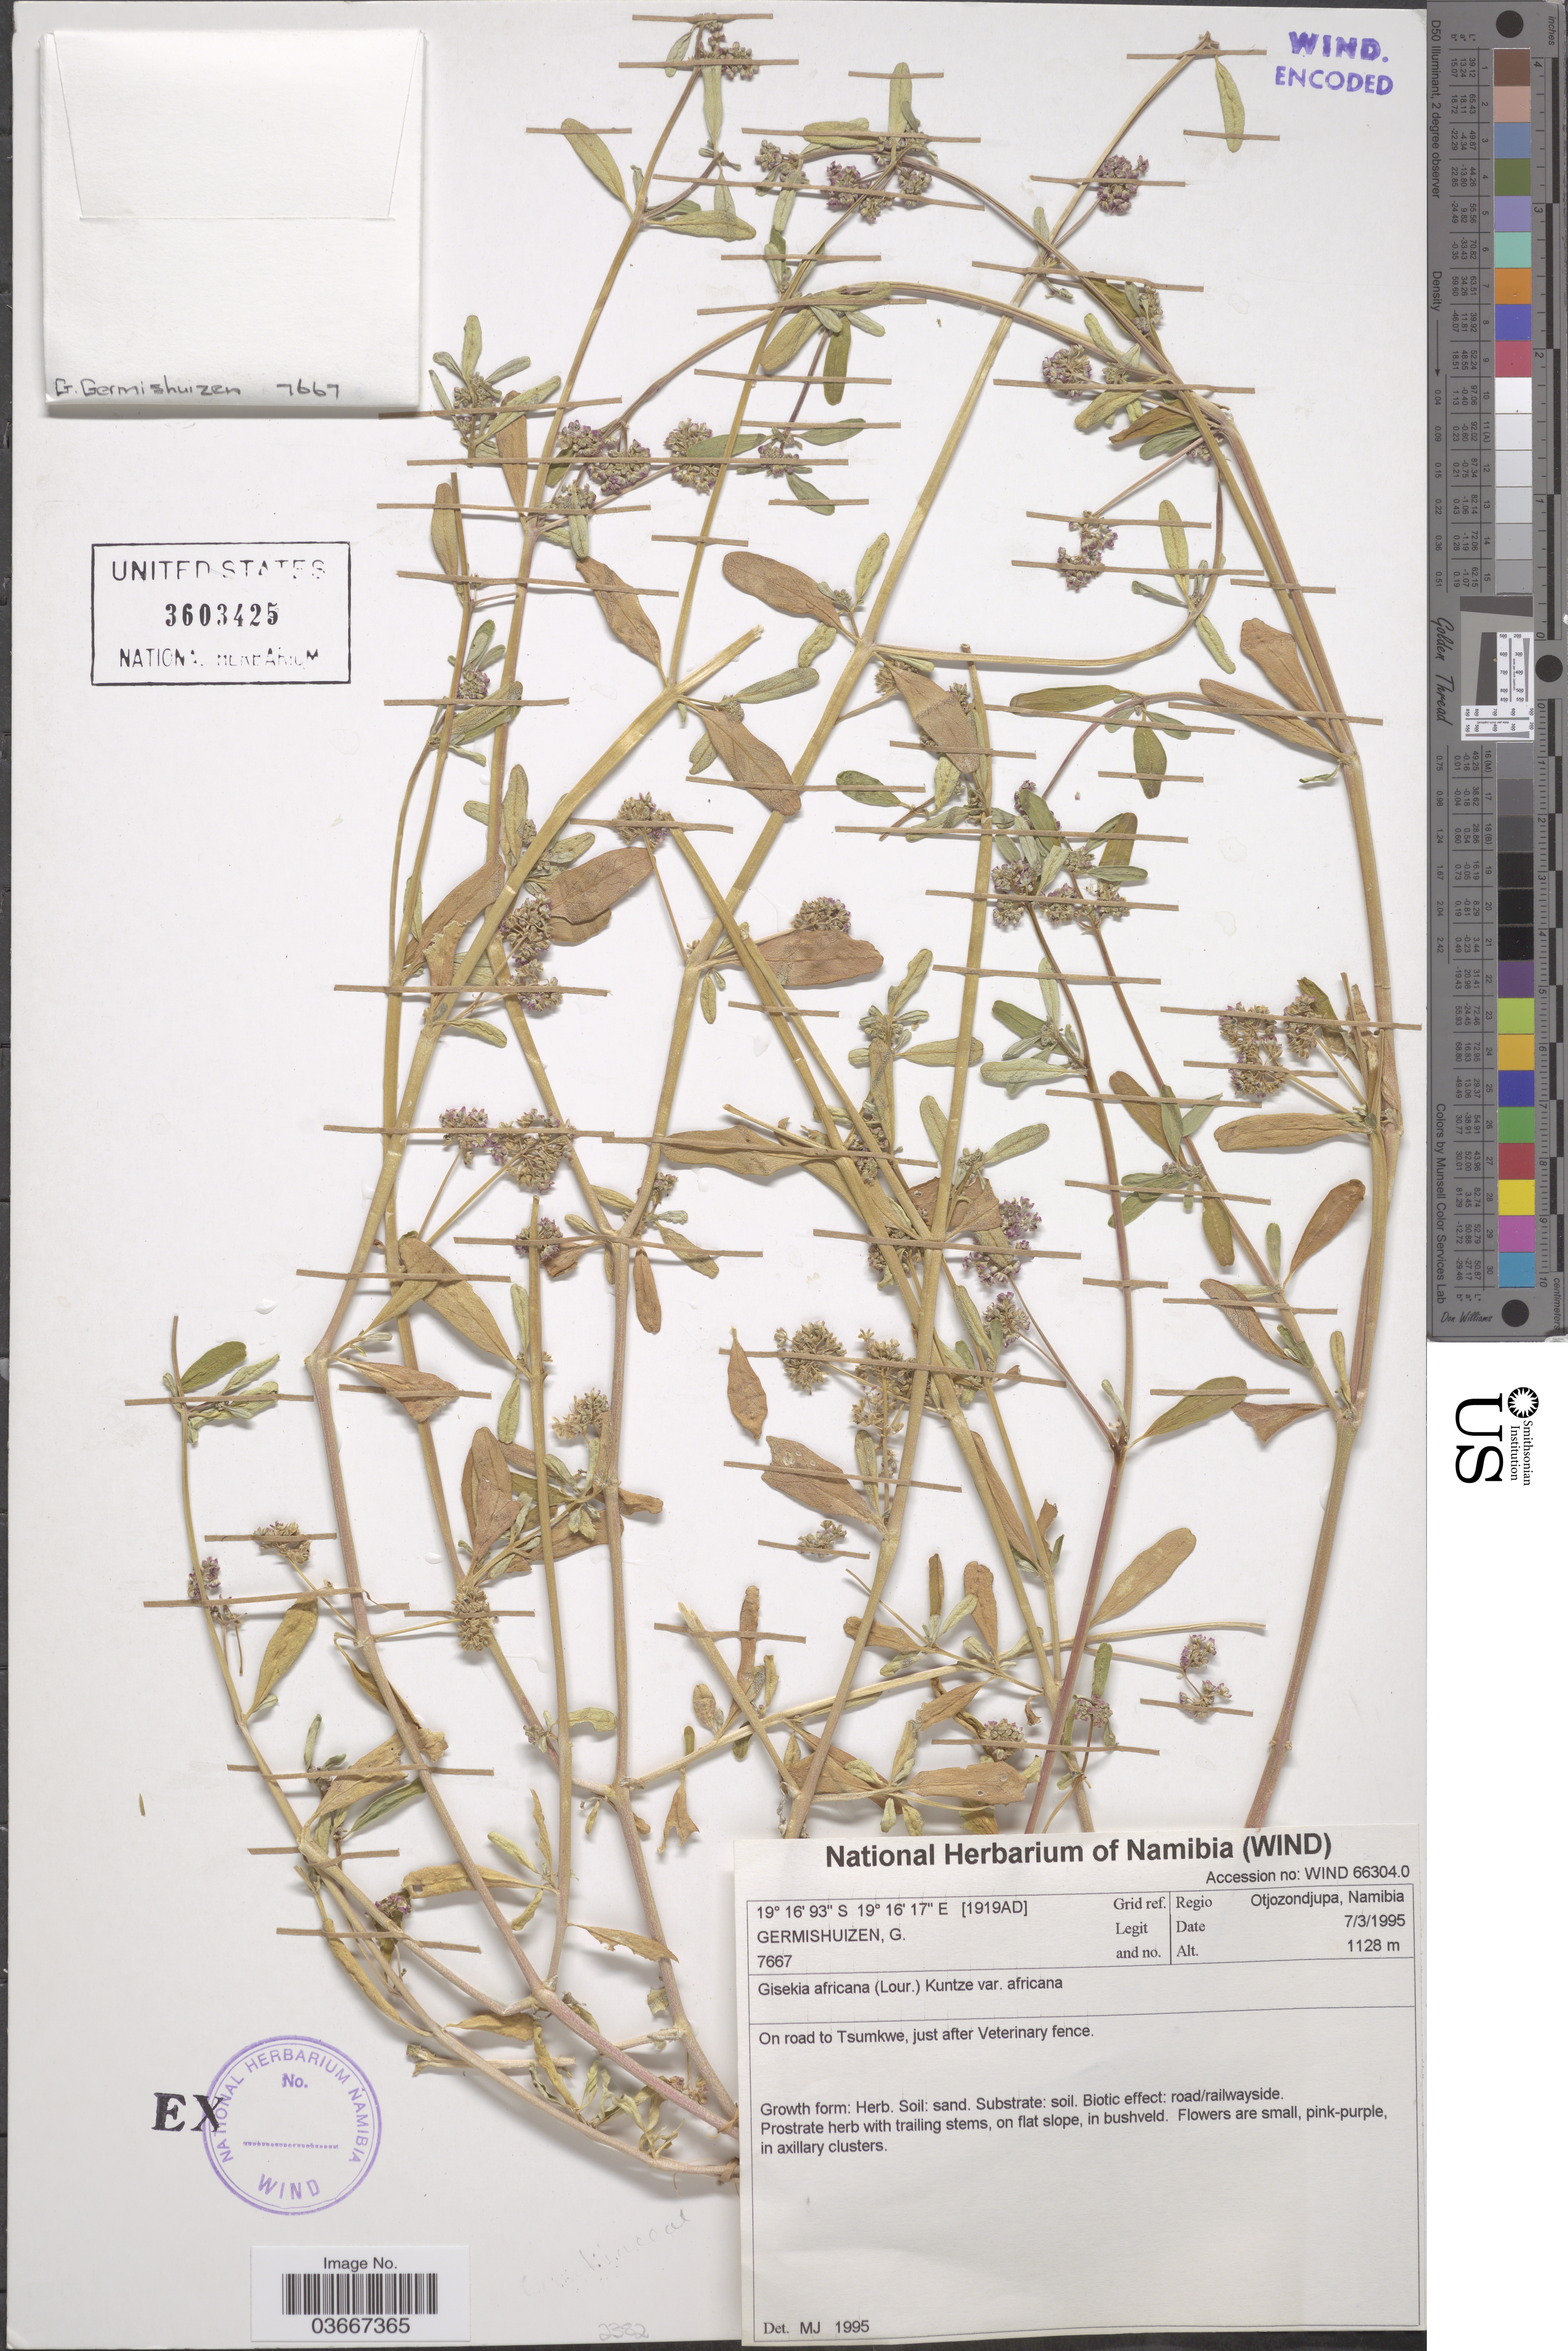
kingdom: Plantae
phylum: Tracheophyta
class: Magnoliopsida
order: Caryophyllales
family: Gisekiaceae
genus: Gisekia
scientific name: Gisekia africana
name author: Kuntze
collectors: G. Germishuizen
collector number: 7667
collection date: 1995-03-07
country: Namibia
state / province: Otjozondjupa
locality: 1919AD Grid ref. On road to Tsumkwe, just after Veterinary fence.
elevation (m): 1128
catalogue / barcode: US 3603425